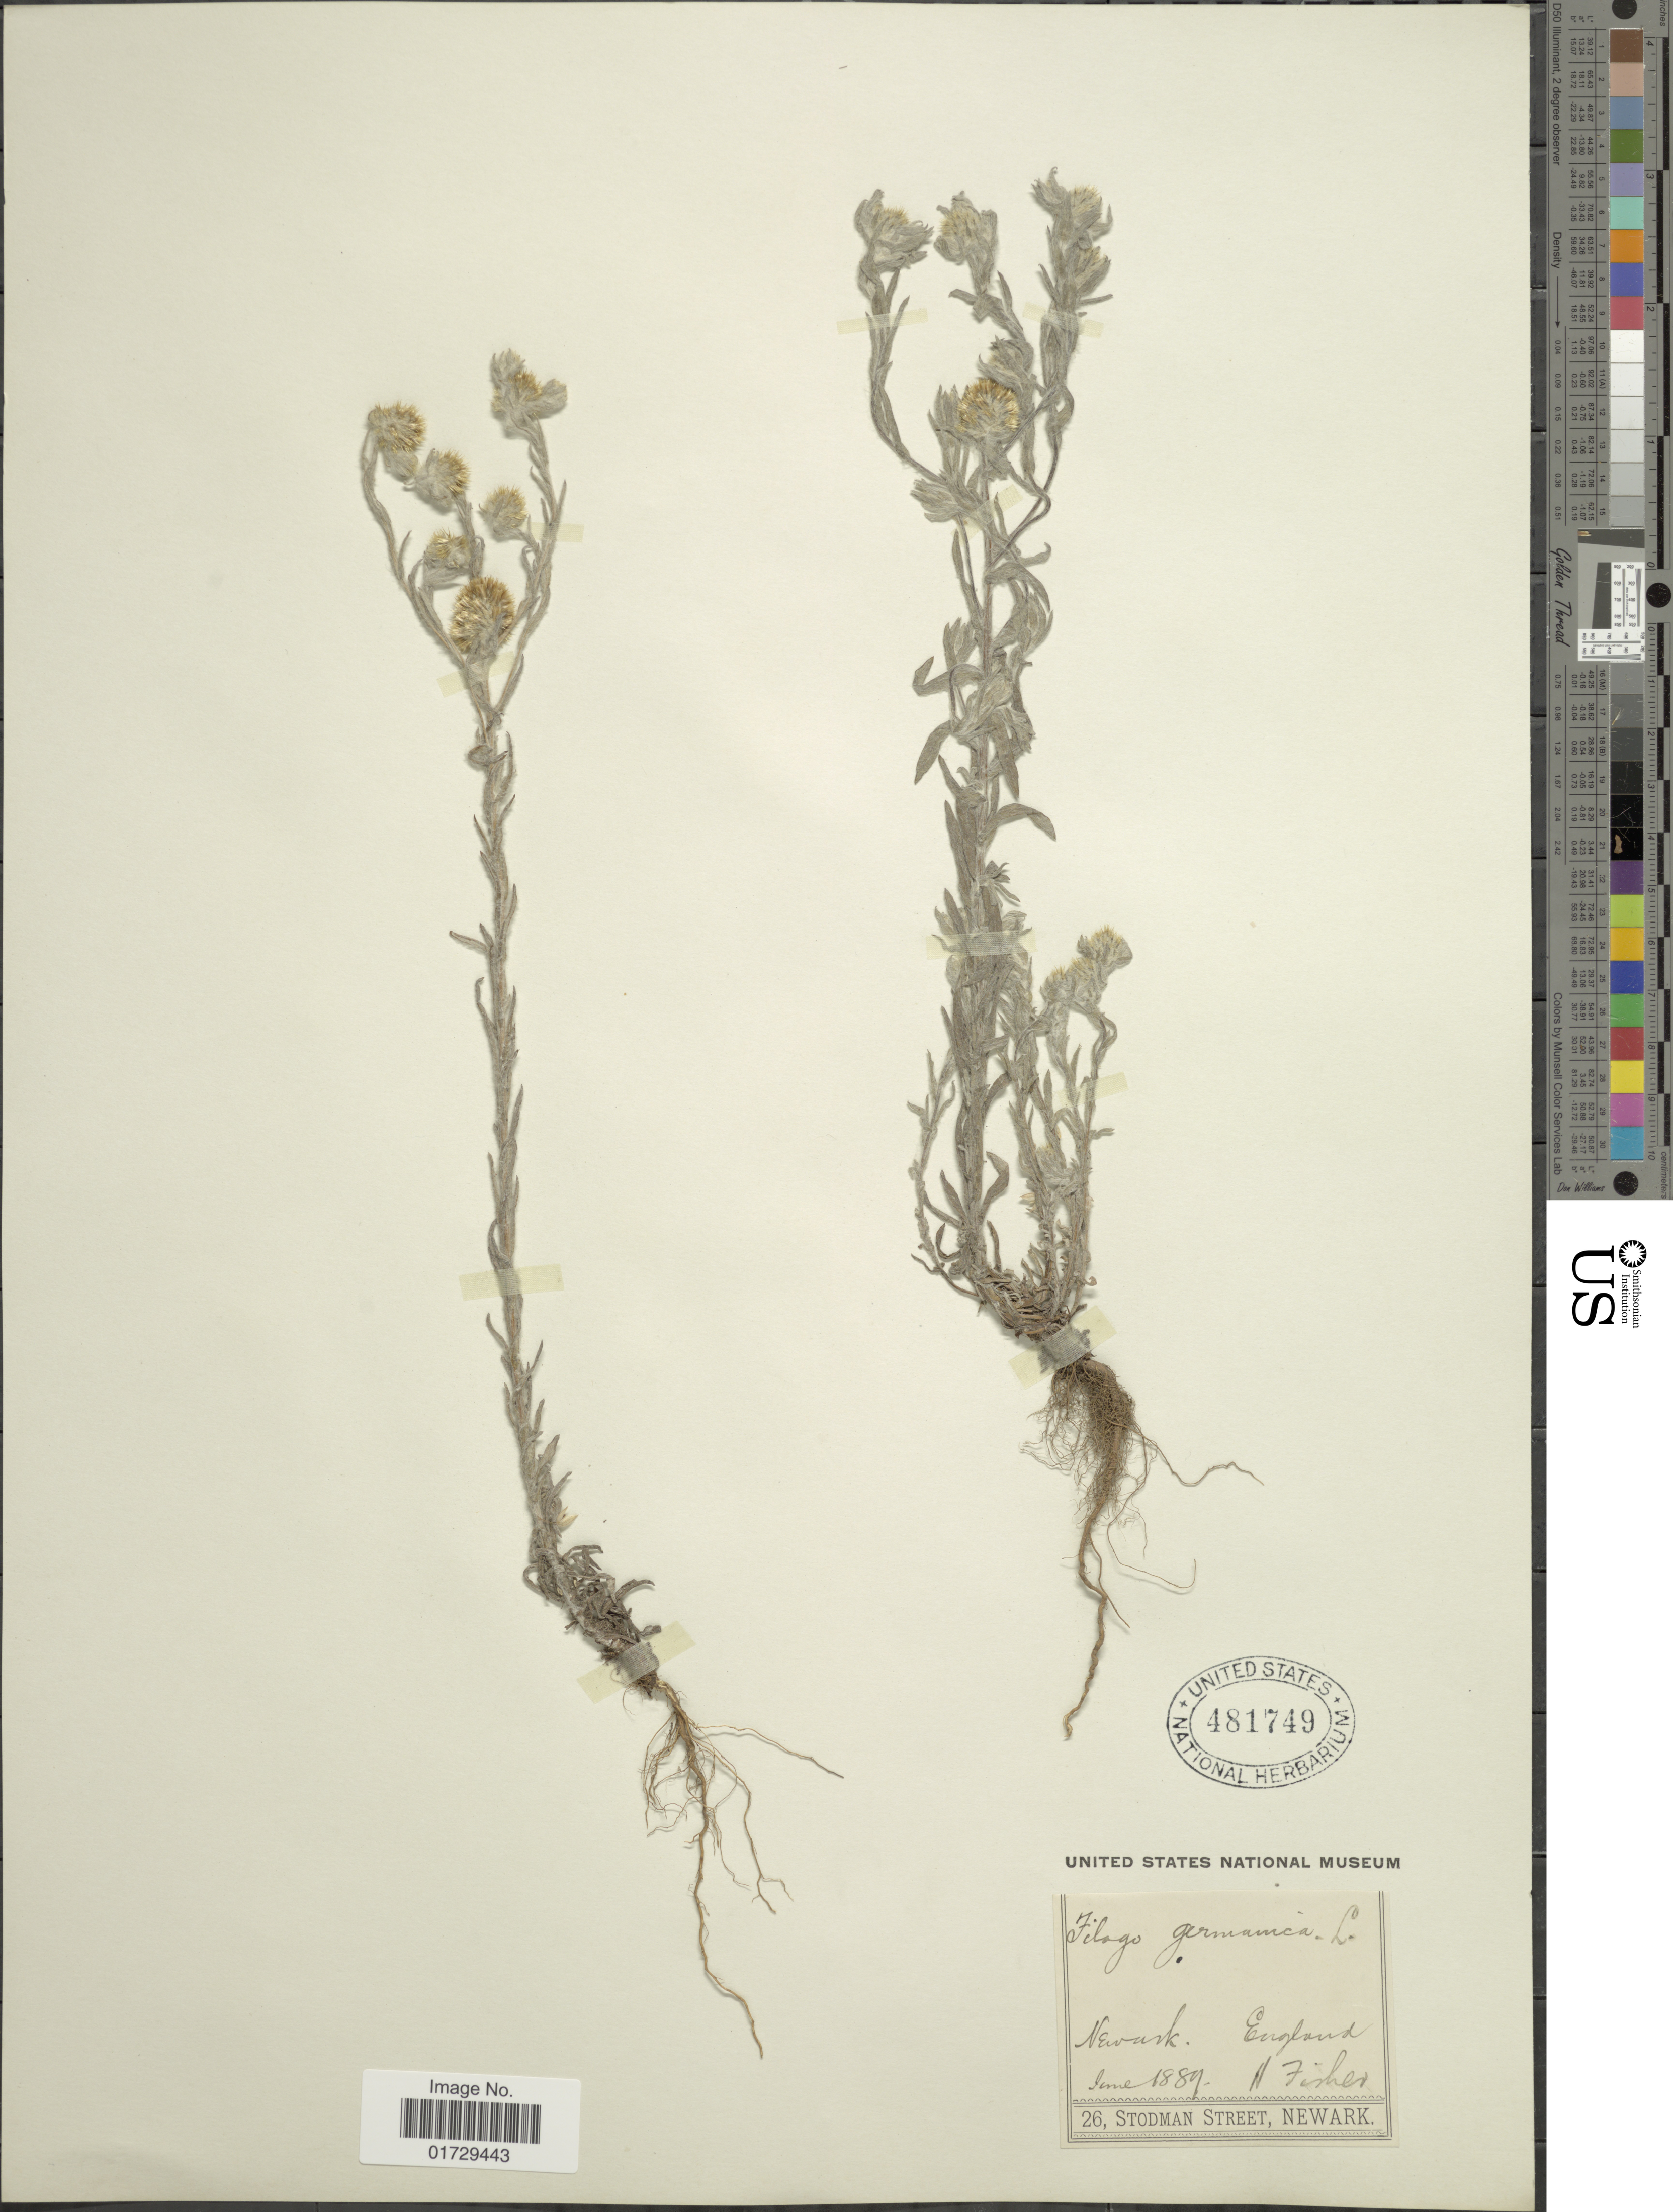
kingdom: Plantae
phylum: Tracheophyta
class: Magnoliopsida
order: Asterales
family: Asteraceae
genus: Filago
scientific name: Filago germanica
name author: (L.) Huds.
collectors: H. Fisher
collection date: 1889-06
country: United Kingdom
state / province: England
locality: Newark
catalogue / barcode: US 481749